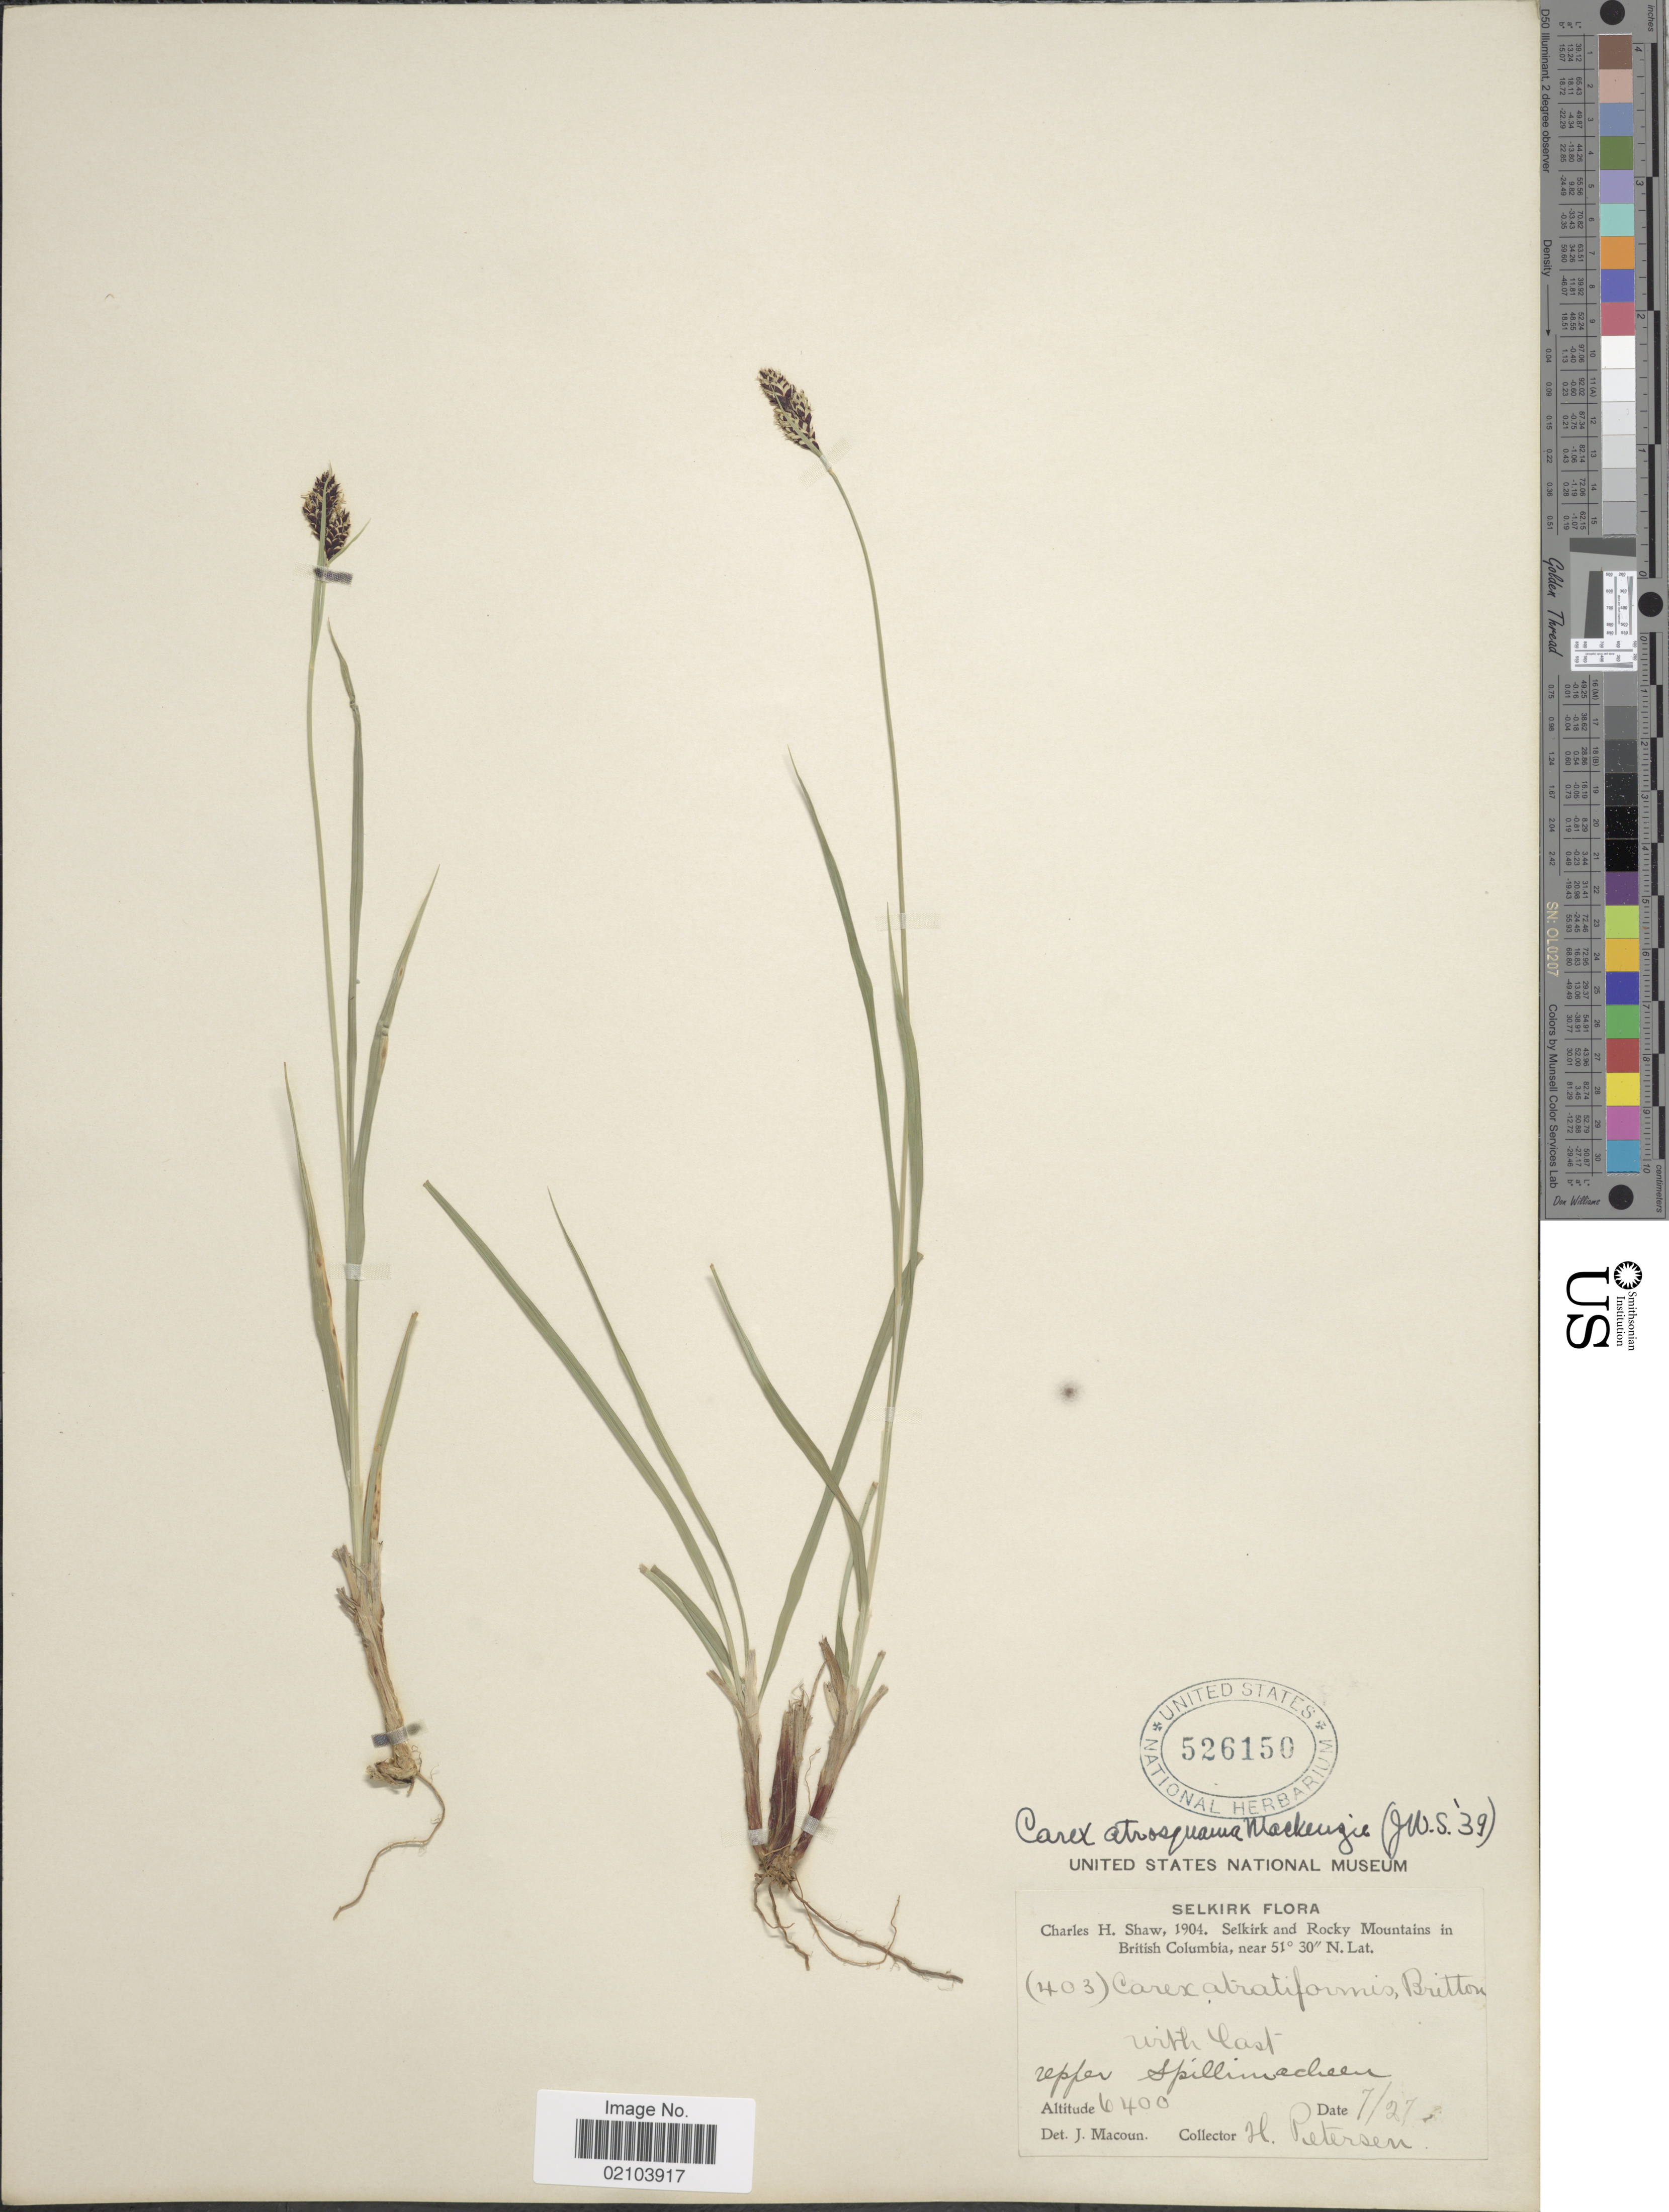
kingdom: Plantae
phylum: Tracheophyta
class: Liliopsida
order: Poales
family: Cyperaceae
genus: Carex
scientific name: Carex atrosquama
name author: Mack.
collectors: H. Petersen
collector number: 403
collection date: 1904-07-27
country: Canada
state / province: British Columbia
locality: Selkirk. Rocky Mountains in British Columbia. Upper Spillimacheen.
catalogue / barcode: US 526150